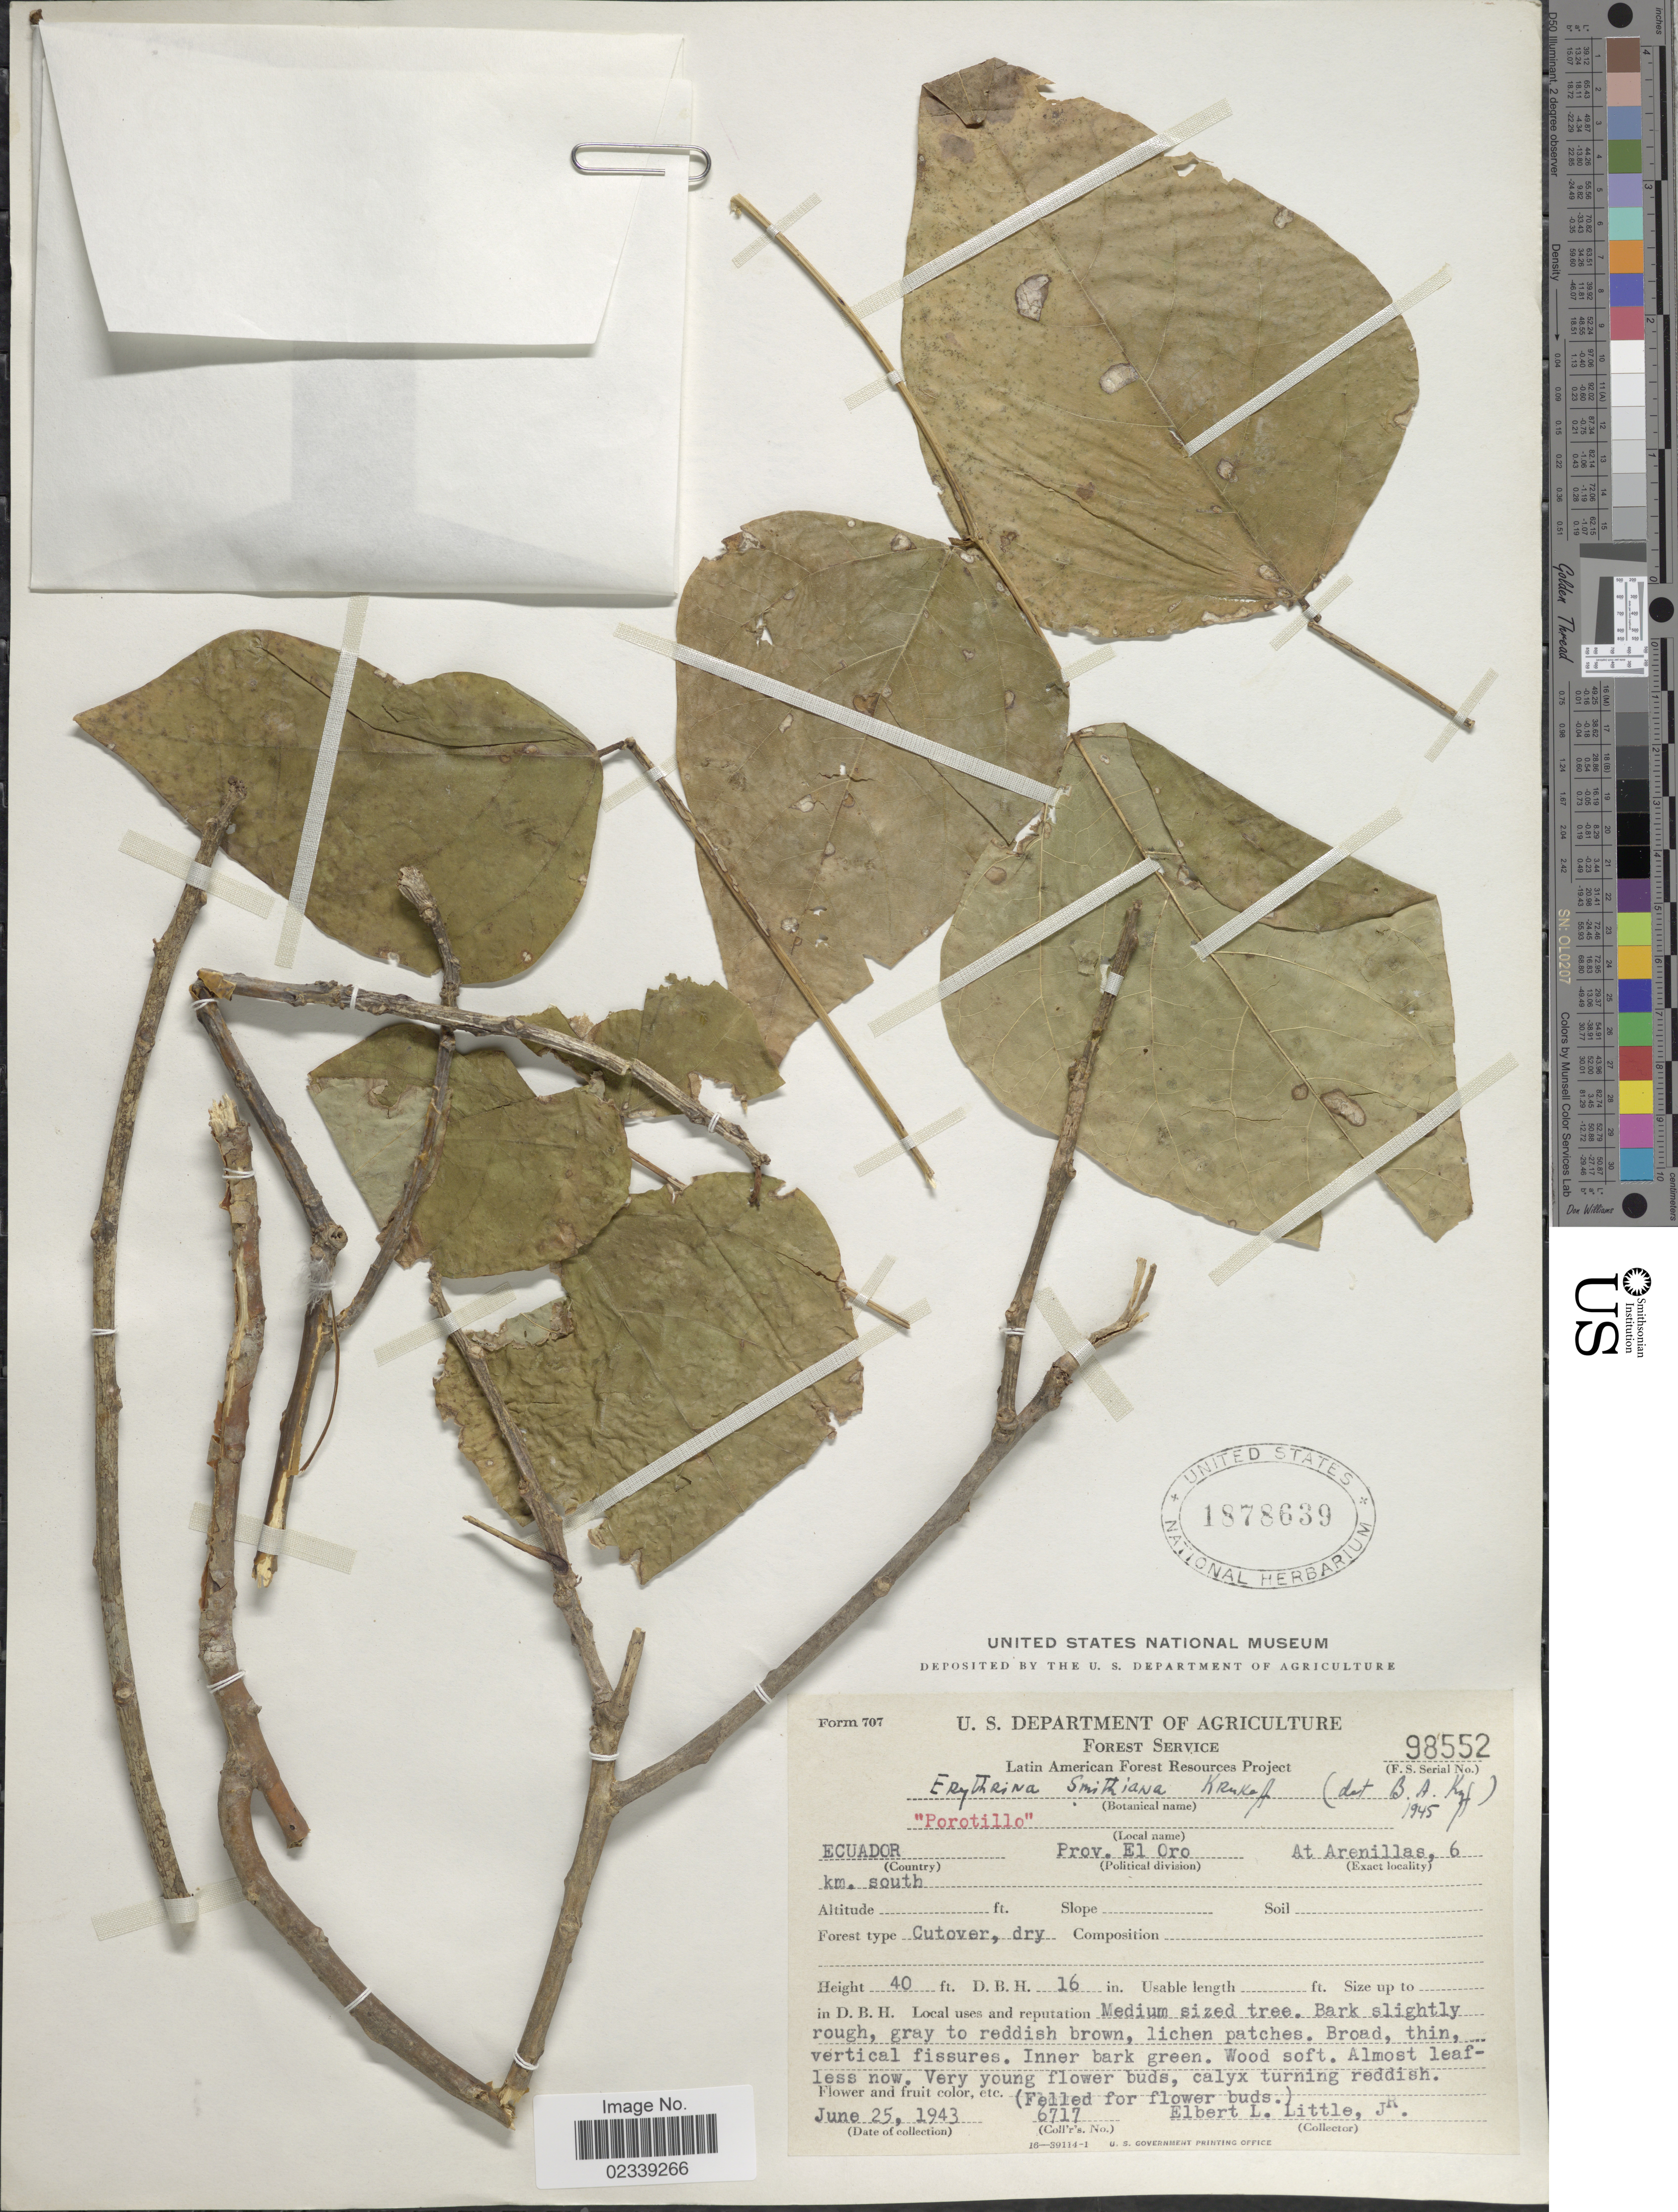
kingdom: Plantae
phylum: Tracheophyta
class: Magnoliopsida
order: Fabales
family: Fabaceae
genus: Erythrina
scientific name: Erythrina smithiana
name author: Krukoff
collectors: E. L. Little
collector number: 6717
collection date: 1943-06-25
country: Ecuador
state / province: El Oro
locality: Arenillas, 6 km south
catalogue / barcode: US 1878639